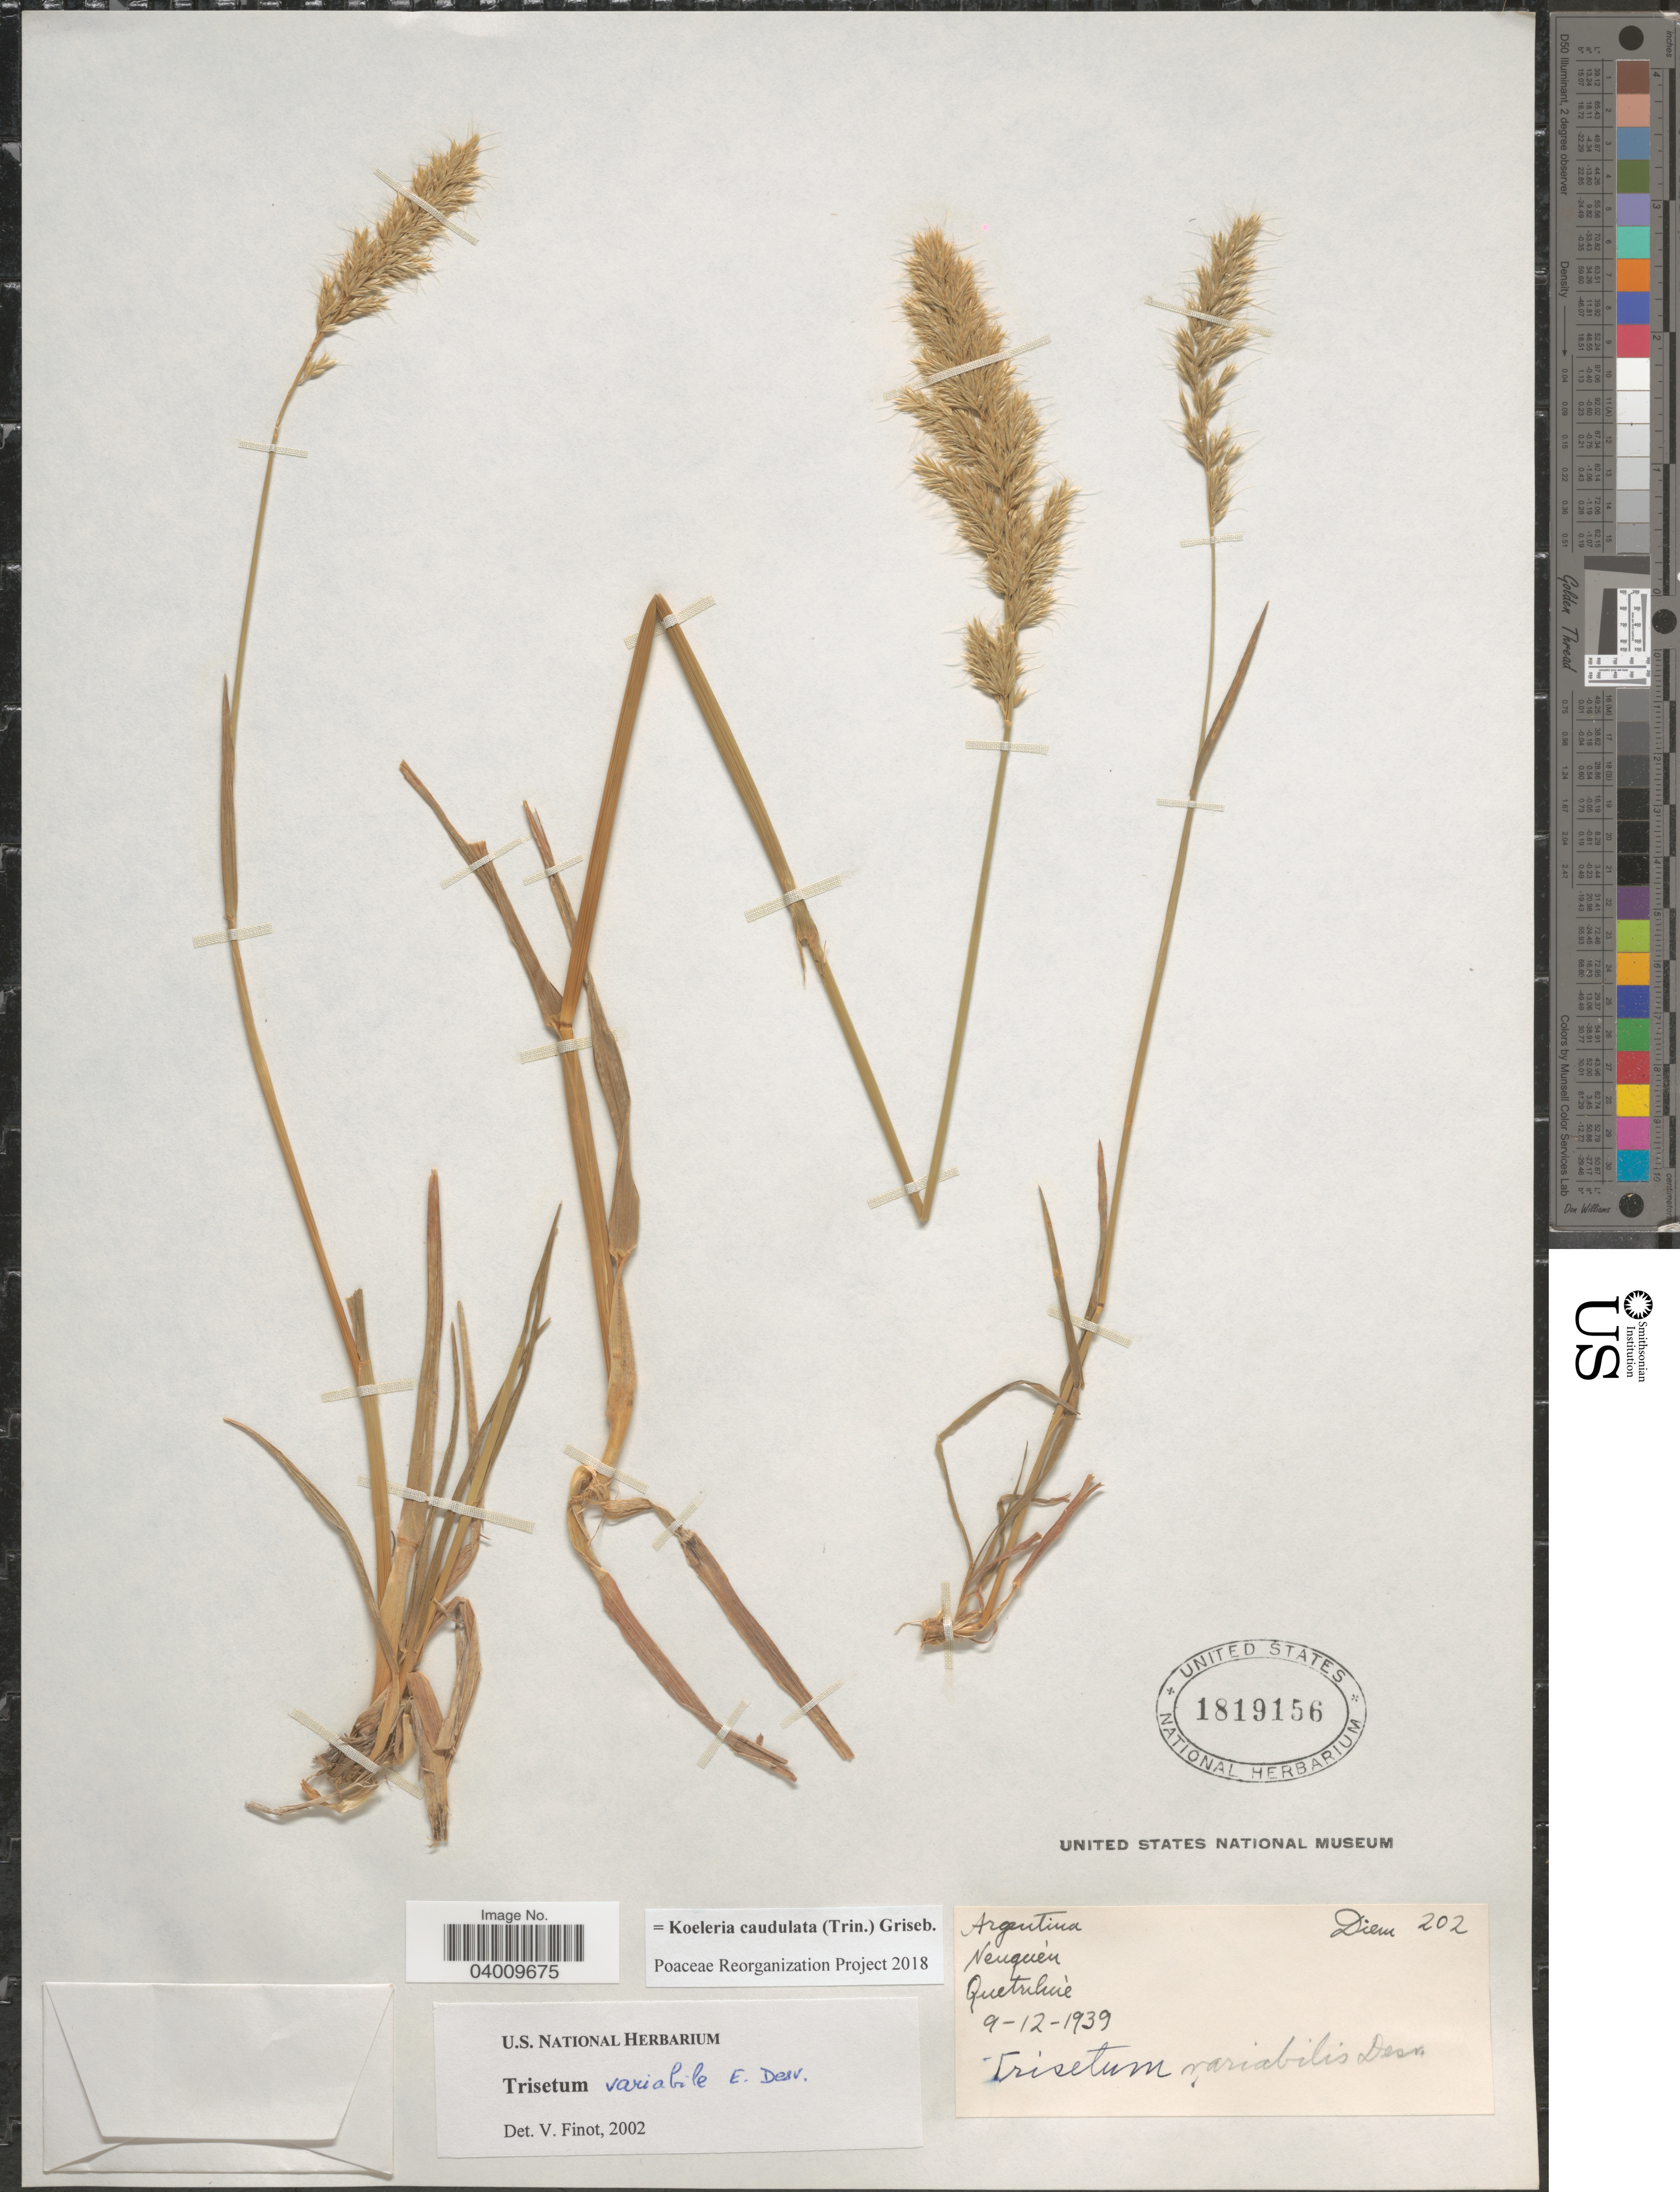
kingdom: Plantae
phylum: Tracheophyta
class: Liliopsida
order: Poales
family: Poaceae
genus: Koeleria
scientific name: Koeleria caudulata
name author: (Trin.) Griseb.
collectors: Diem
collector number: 202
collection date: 1939-12-09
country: Argentina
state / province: Neuquen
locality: Quetrihué.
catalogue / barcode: US 1819156